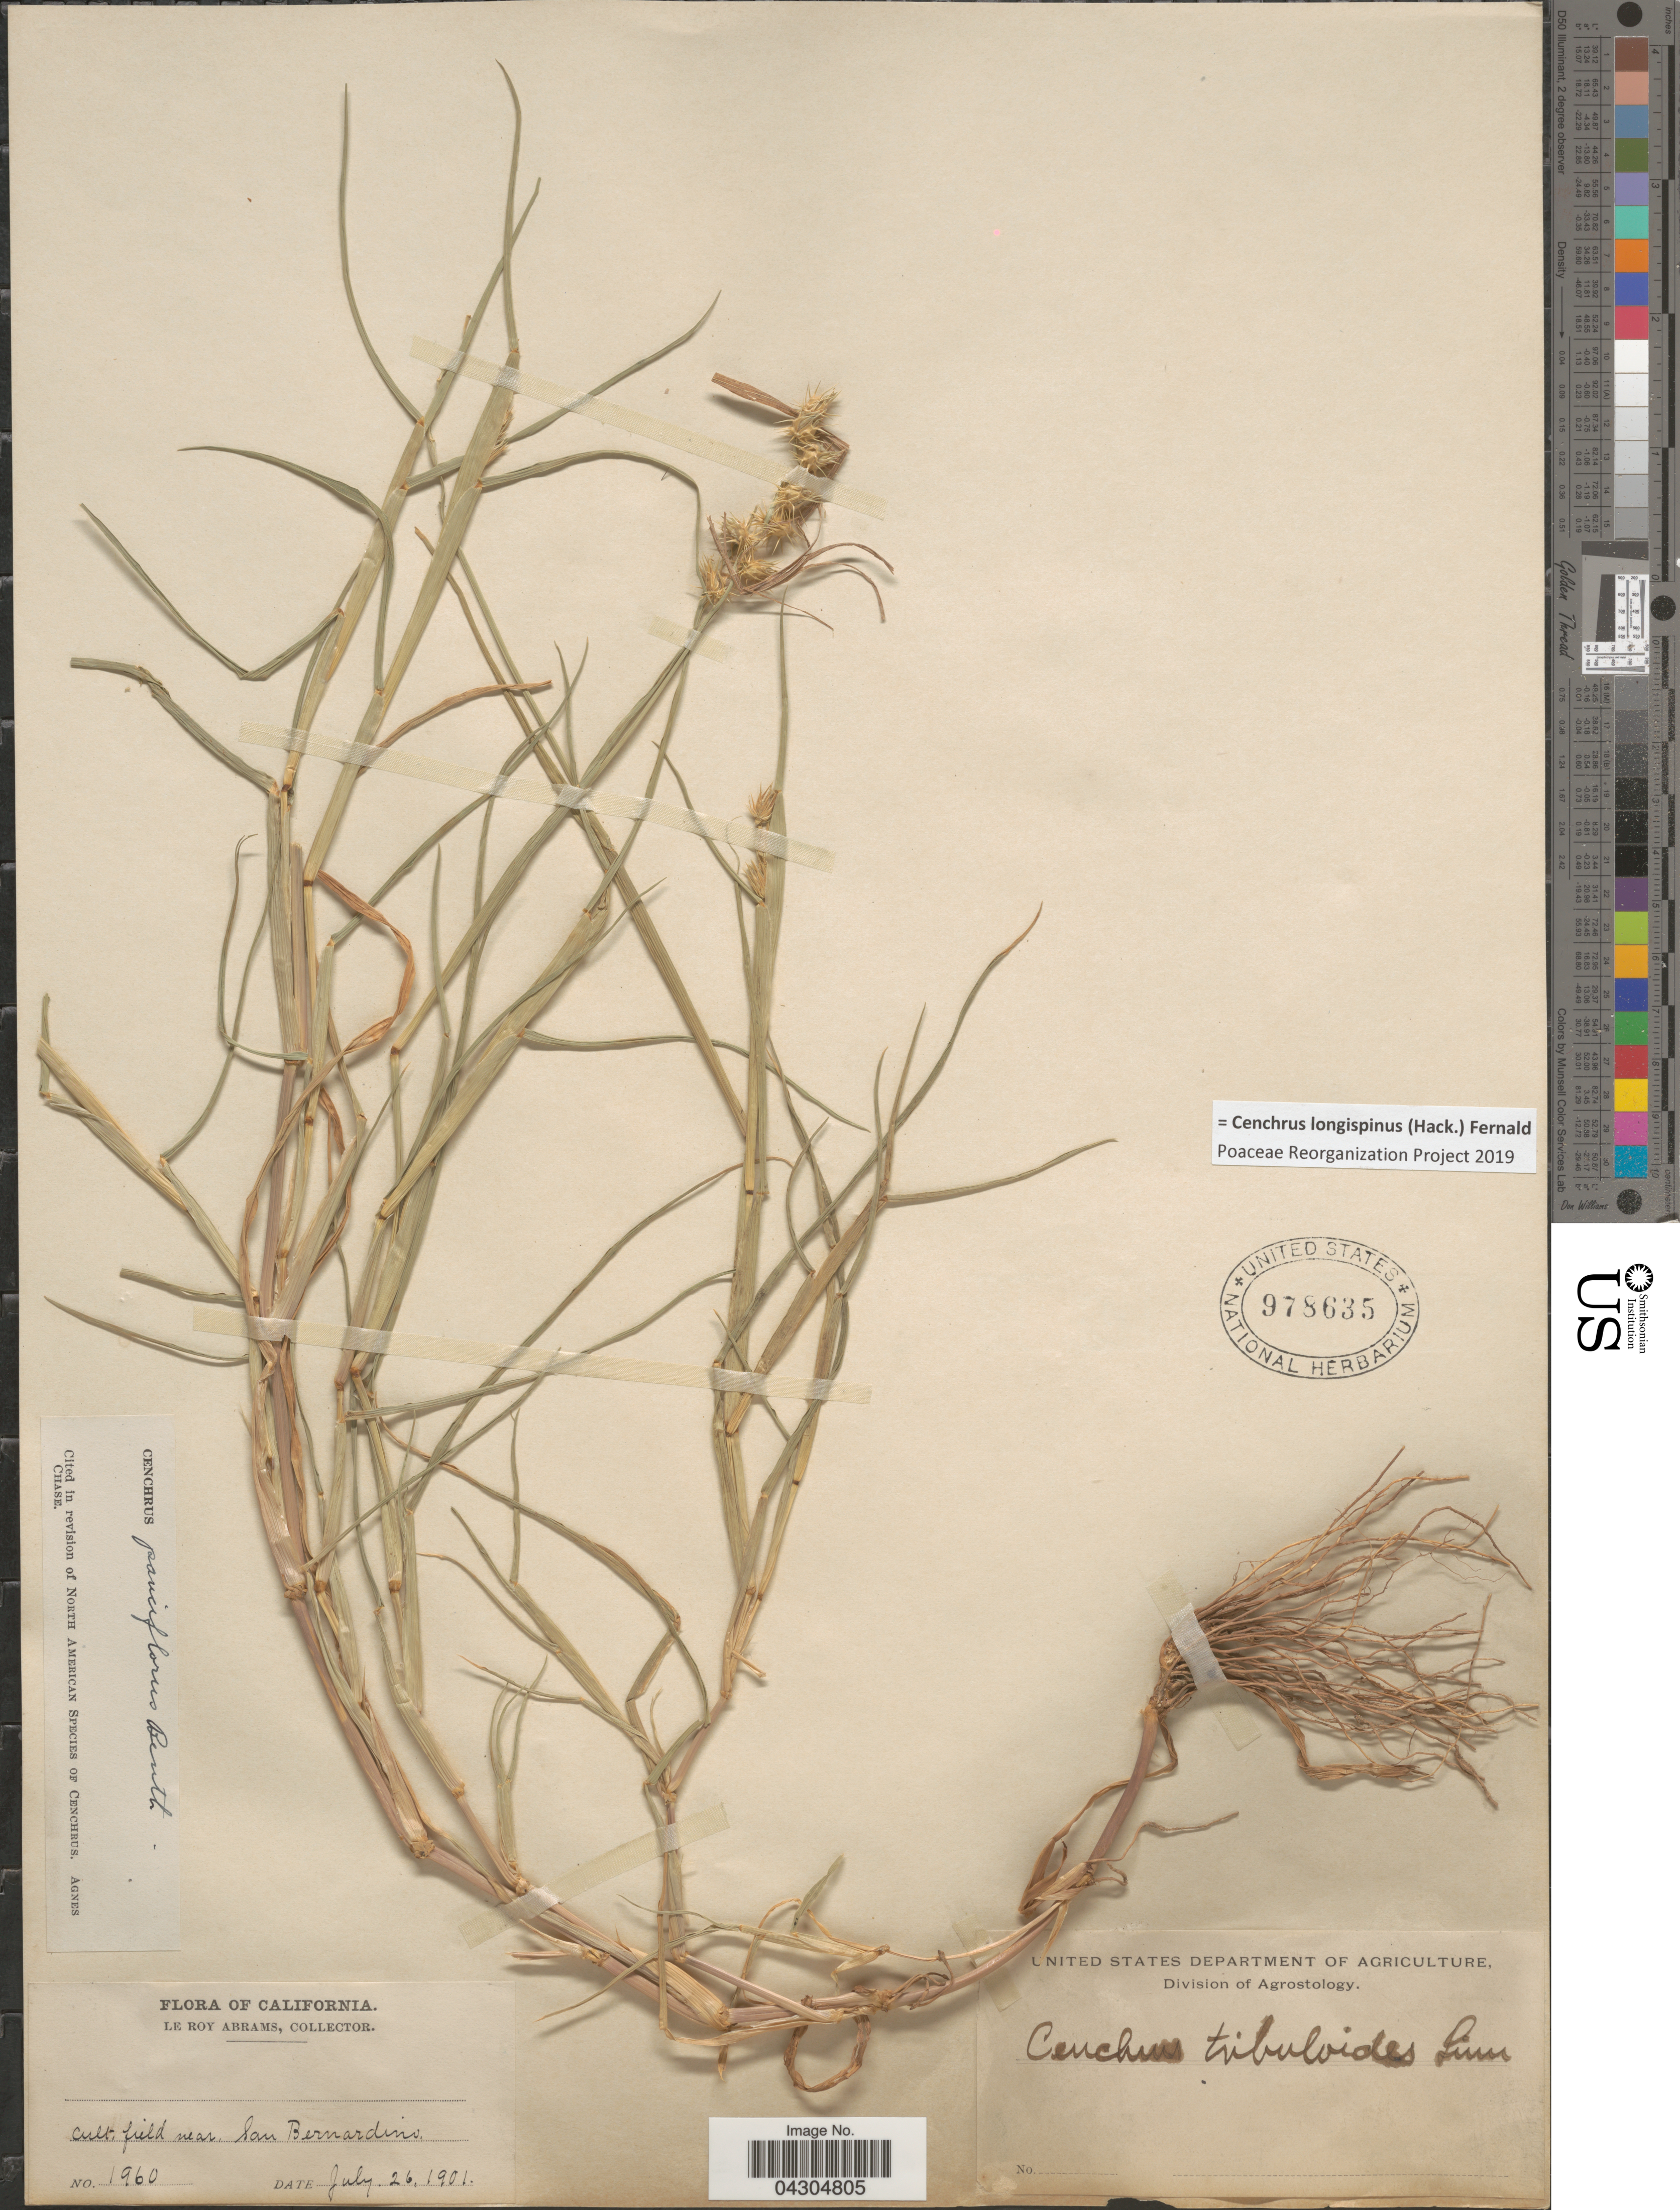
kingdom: Plantae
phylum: Tracheophyta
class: Liliopsida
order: Poales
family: Poaceae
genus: Cenchrus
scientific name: Cenchrus longispinus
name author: (Hack.) Fernald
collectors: L. Abrams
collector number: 1960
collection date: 1901-07-26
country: United States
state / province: California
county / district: San Bernardino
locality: Near San Bernardino.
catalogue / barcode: US 978635